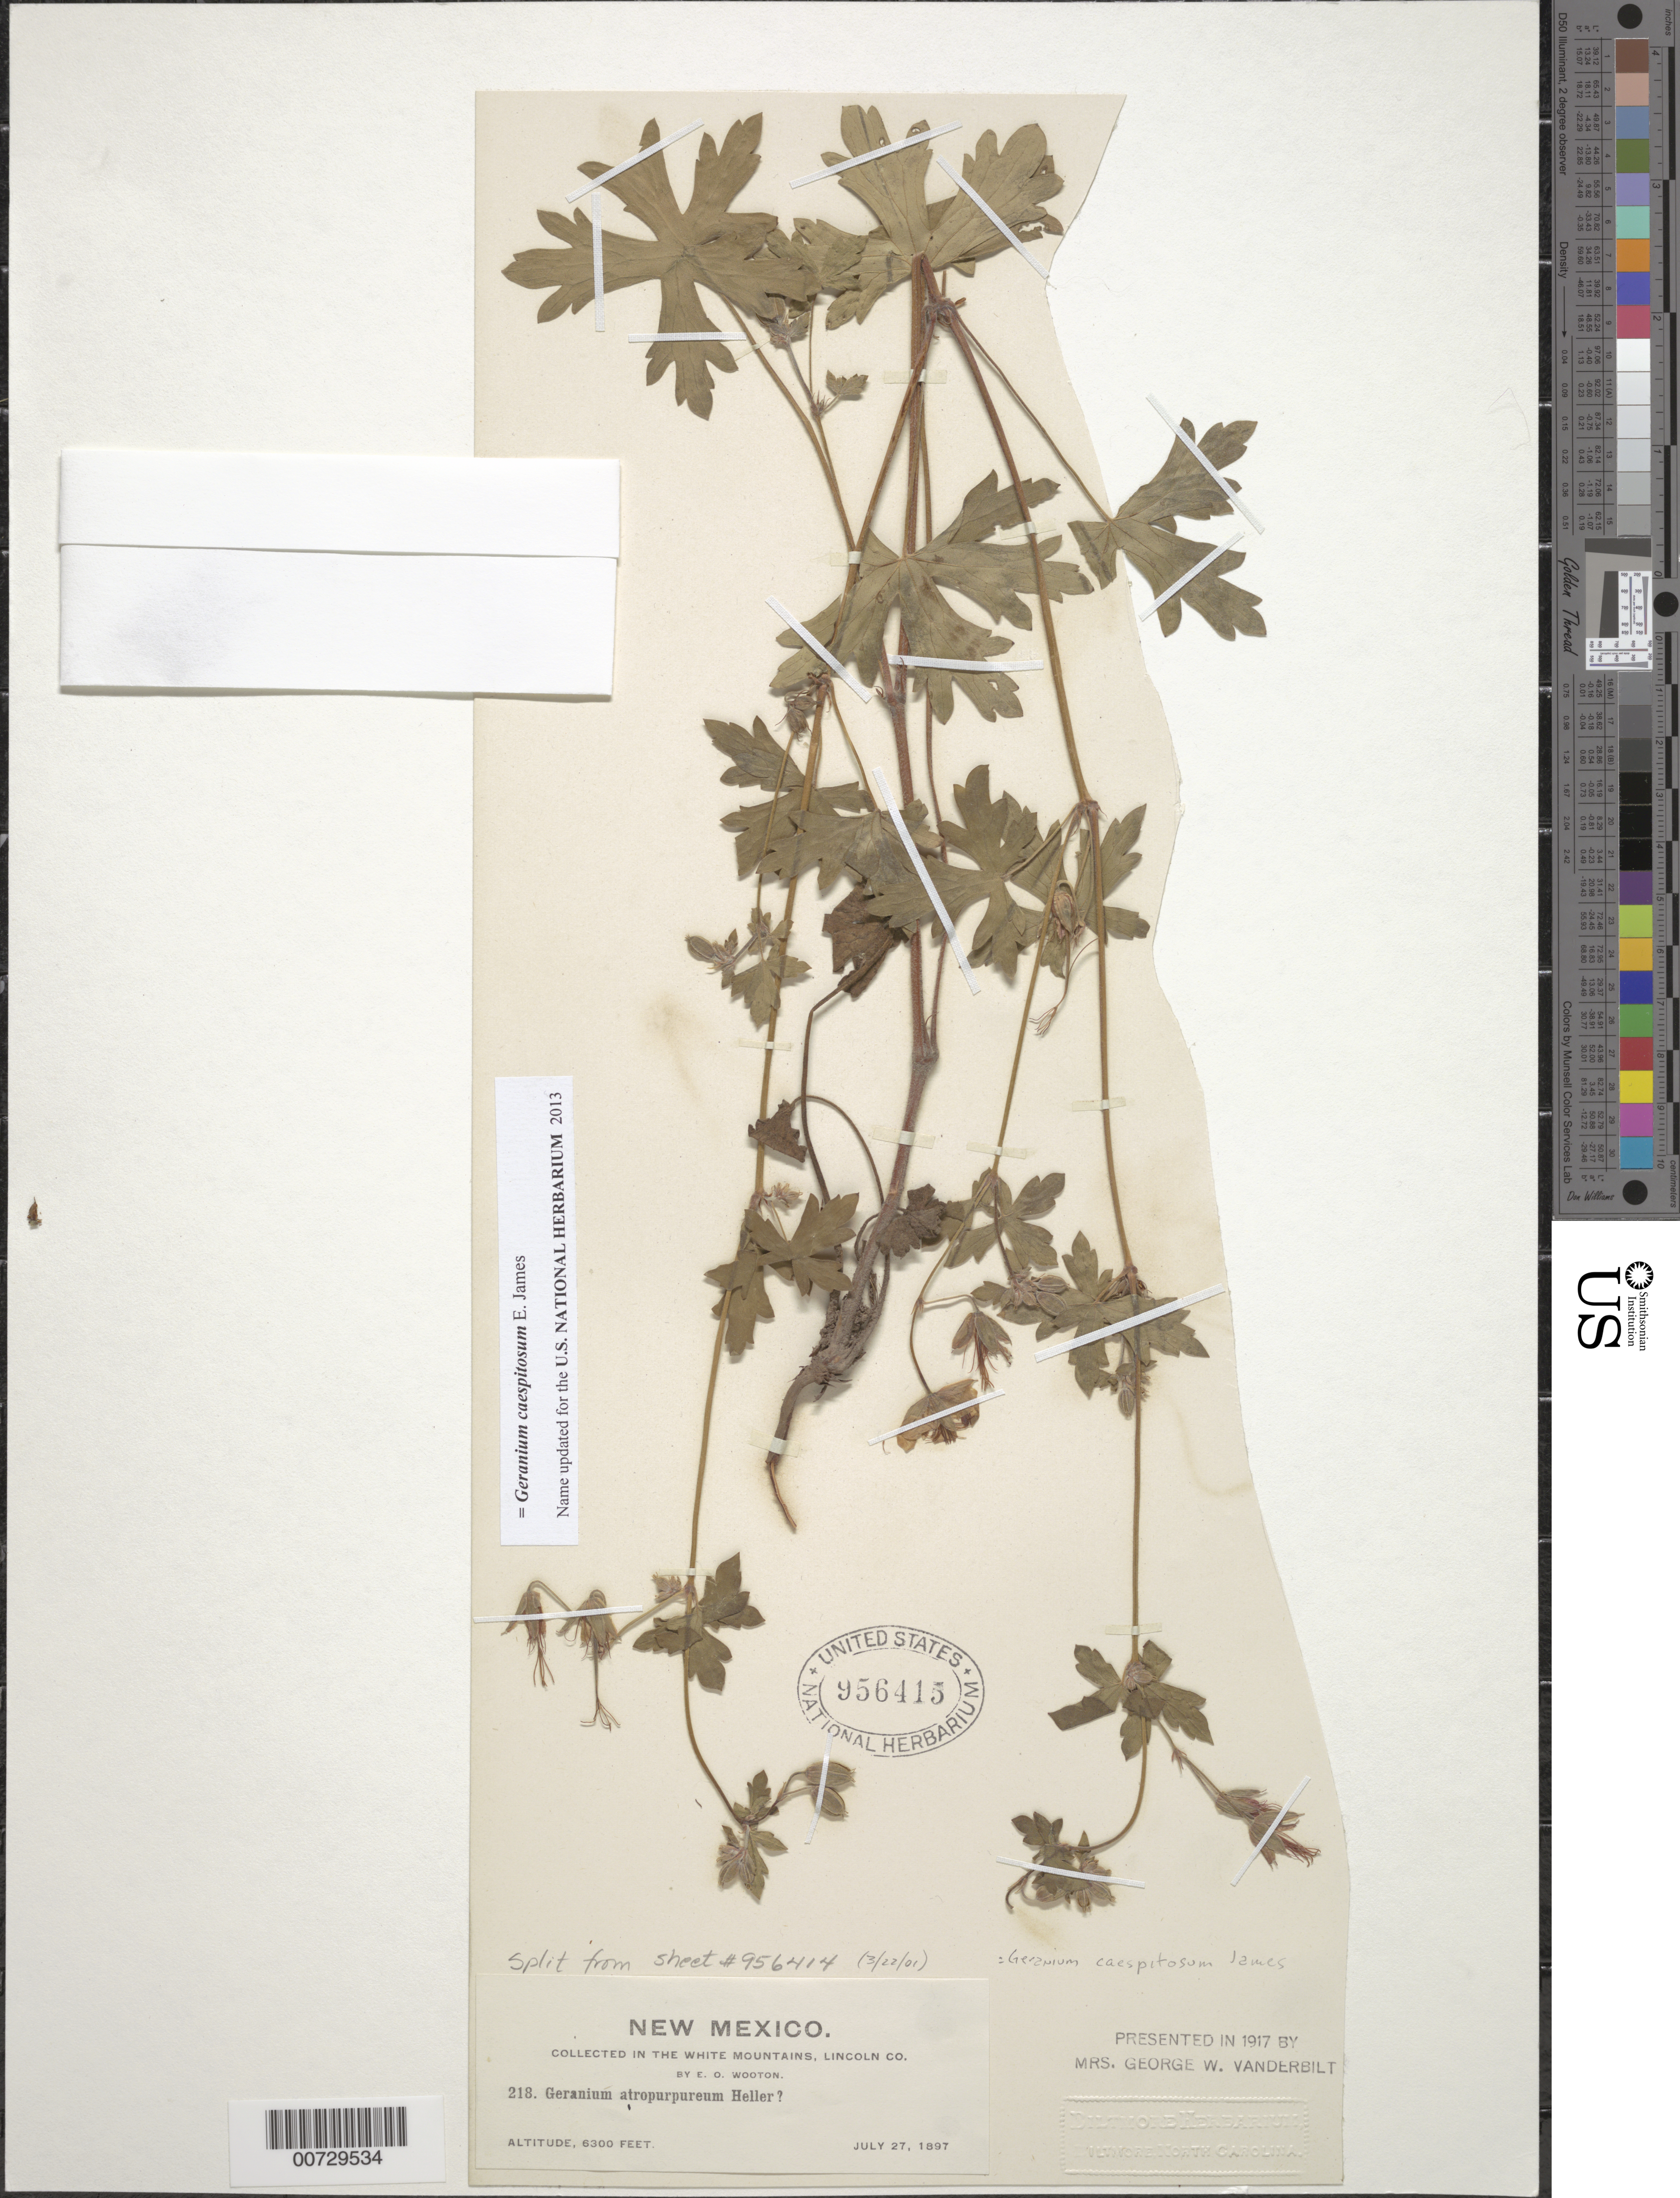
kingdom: Plantae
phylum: Tracheophyta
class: Magnoliopsida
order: Geraniales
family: Geraniaceae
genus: Geranium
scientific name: Geranium caespitosum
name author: E. James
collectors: E. O. Wooton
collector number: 218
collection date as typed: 27 Jul 1897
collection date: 1897-07-27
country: United States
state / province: New Mexico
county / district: Lincoln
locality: White Mountains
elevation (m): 1920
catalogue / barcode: US 956415